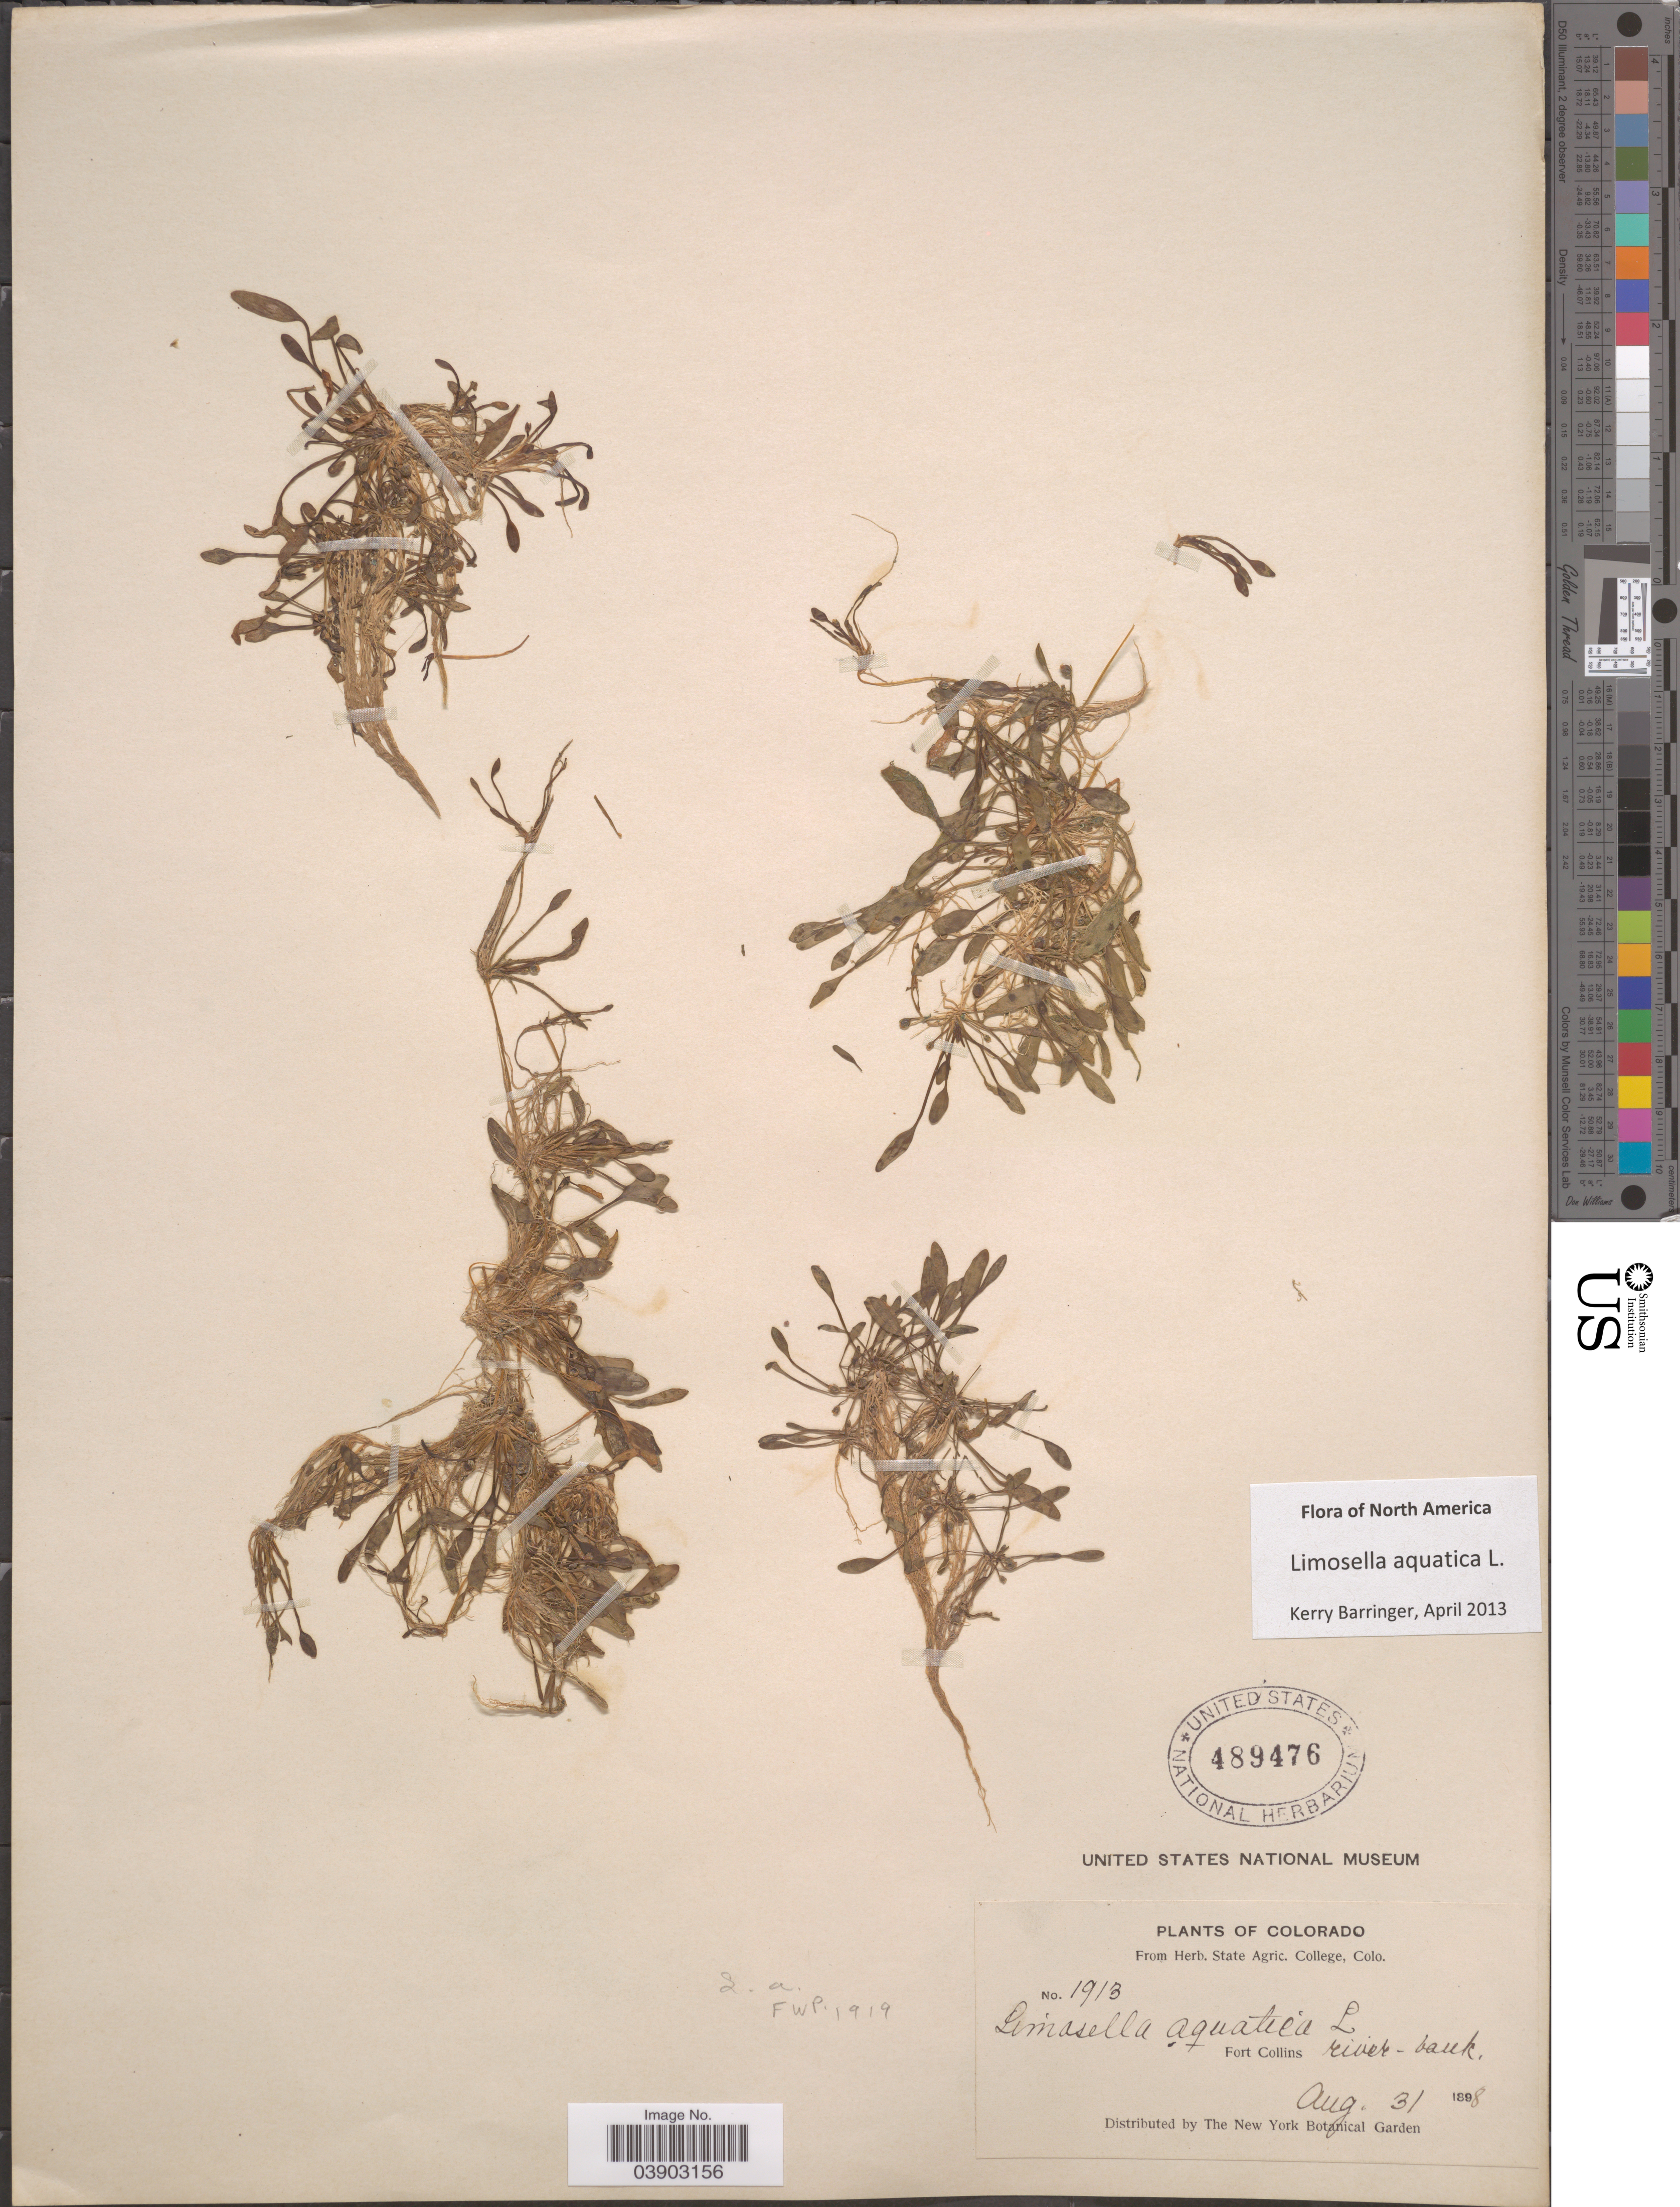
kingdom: Plantae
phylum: Tracheophyta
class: Magnoliopsida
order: Lamiales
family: Scrophulariaceae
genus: Limosella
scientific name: Limosella aquatica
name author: L.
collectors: ex herb. State Agric. College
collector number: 1913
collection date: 1898-08-31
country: United States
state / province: Colorado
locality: Fort Collins. River - bank.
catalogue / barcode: US 489476